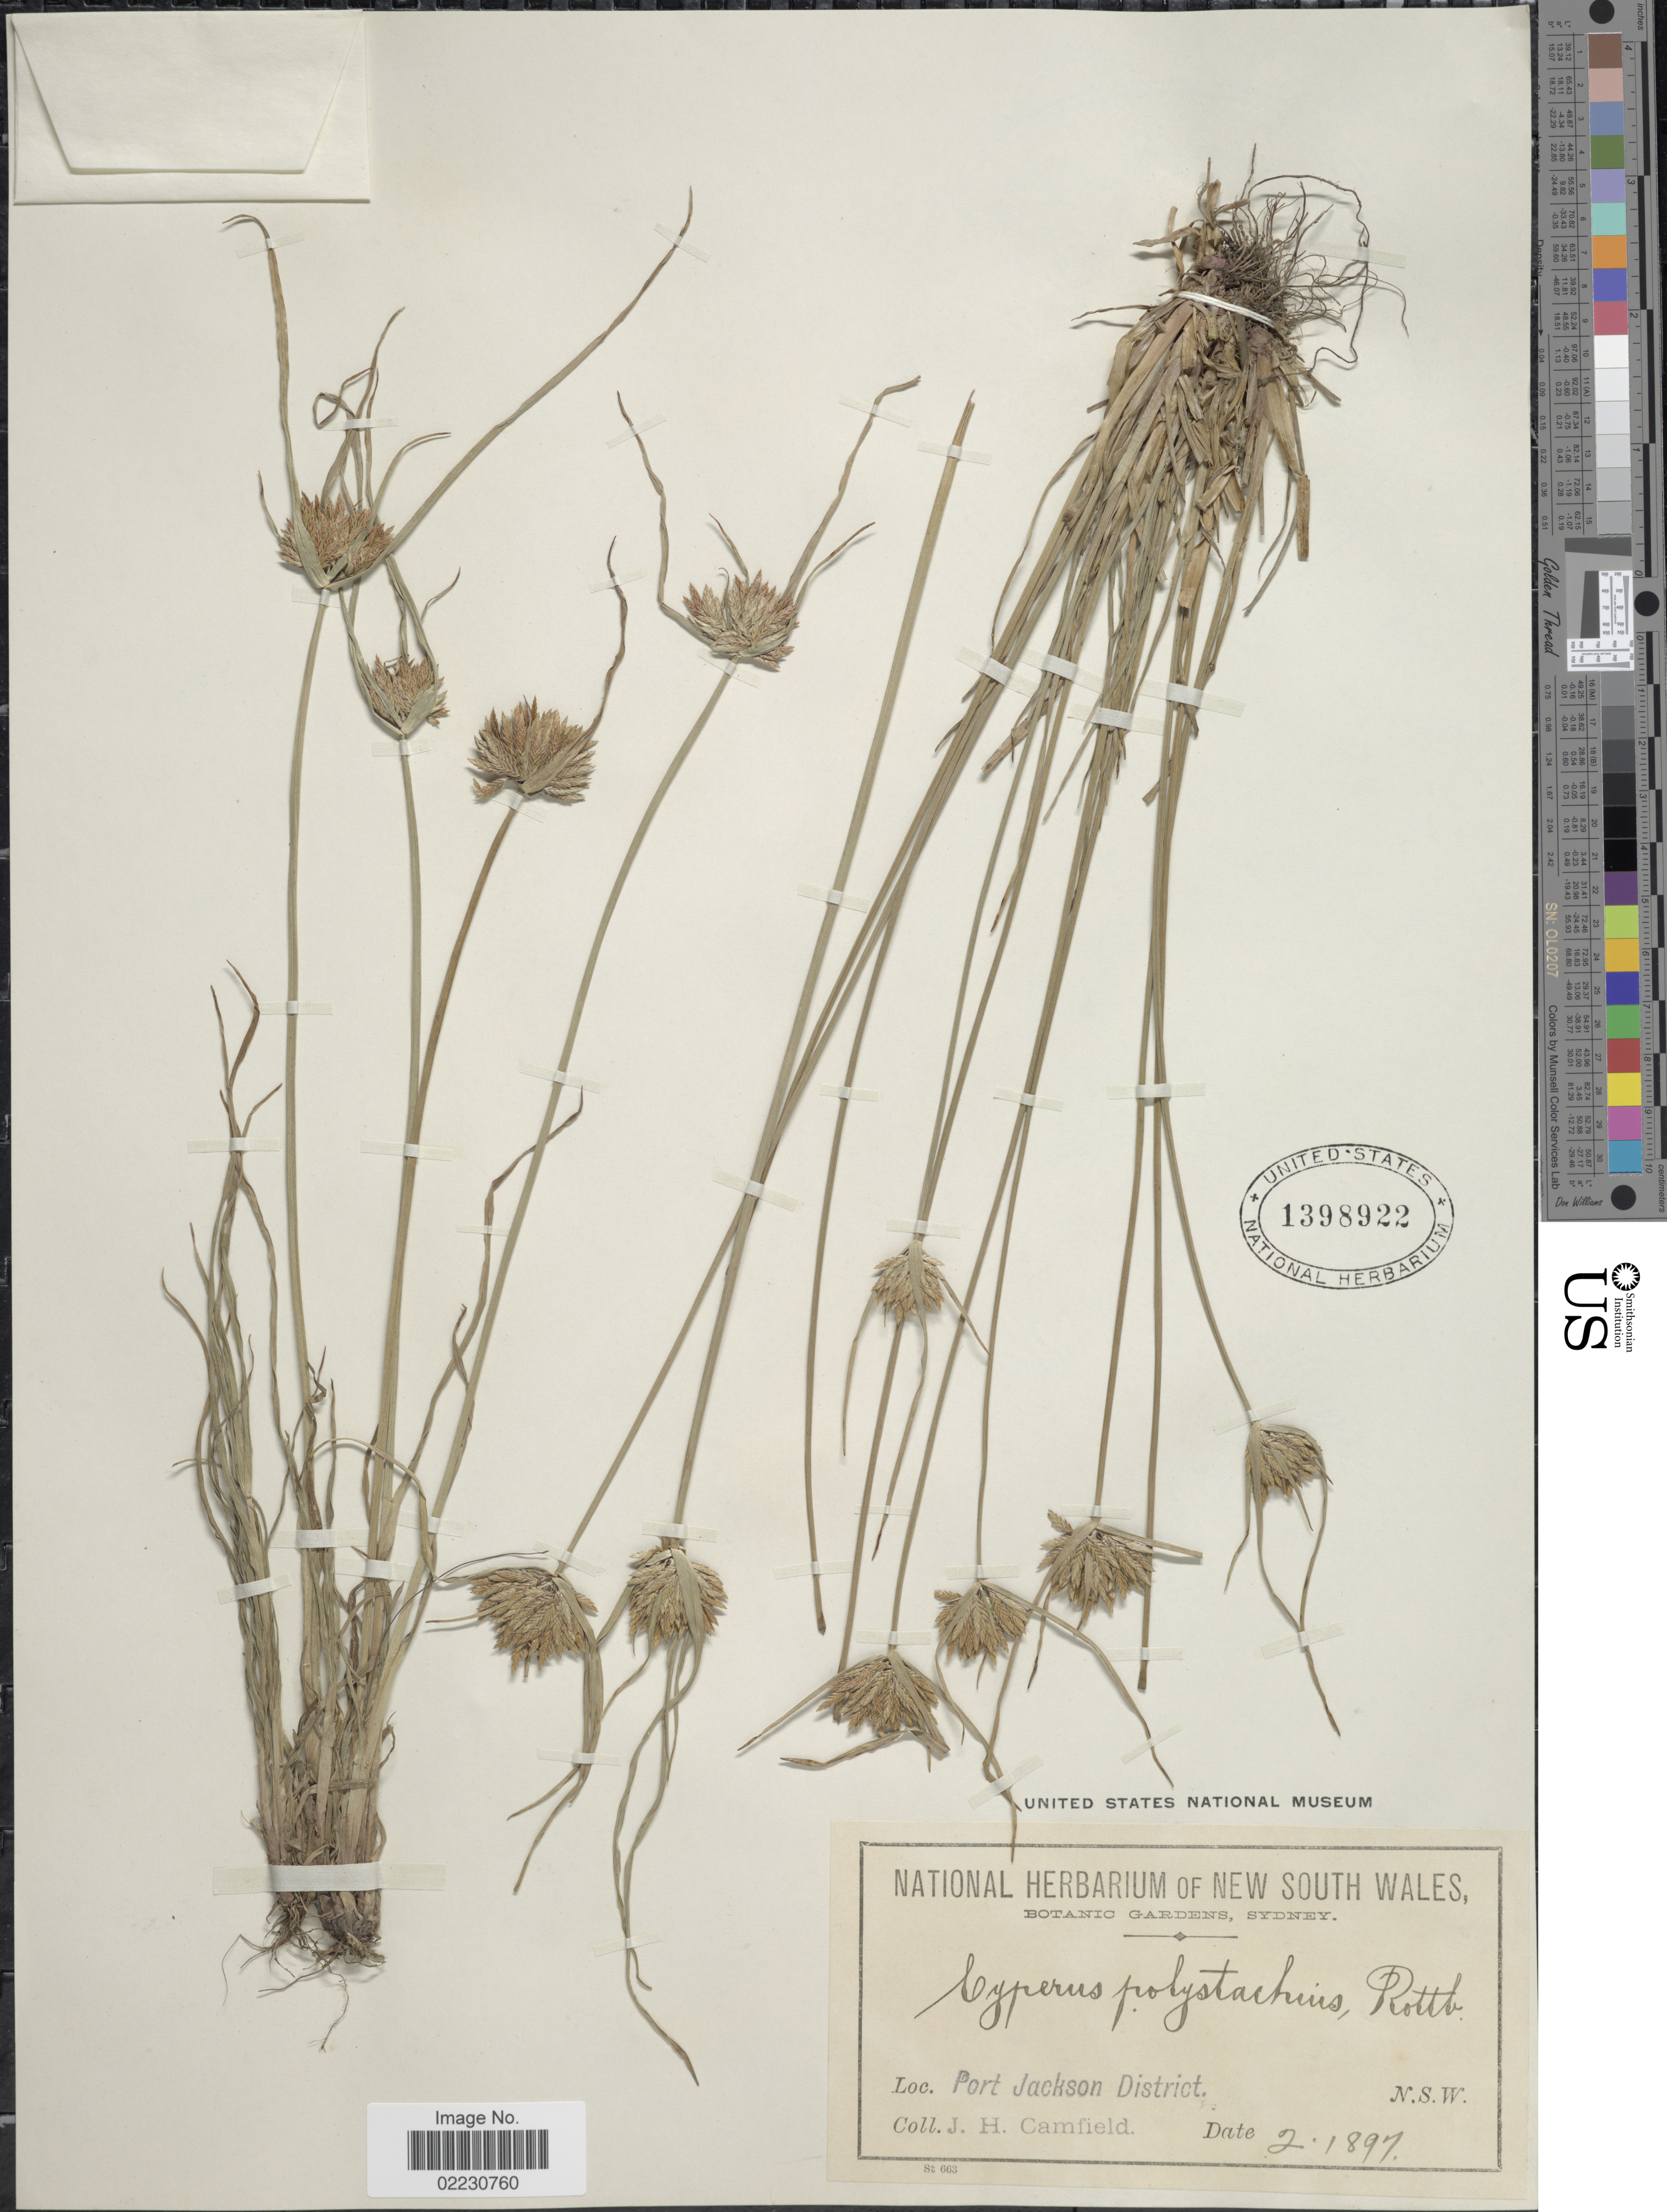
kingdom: Plantae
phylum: Tracheophyta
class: Liliopsida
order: Poales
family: Cyperaceae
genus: Cyperus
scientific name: Cyperus polystachyos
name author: Rottb.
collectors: J. Camfield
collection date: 1897-02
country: Australia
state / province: New South Wales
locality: Port Jackson District, N.S.W.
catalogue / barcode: US 1398922